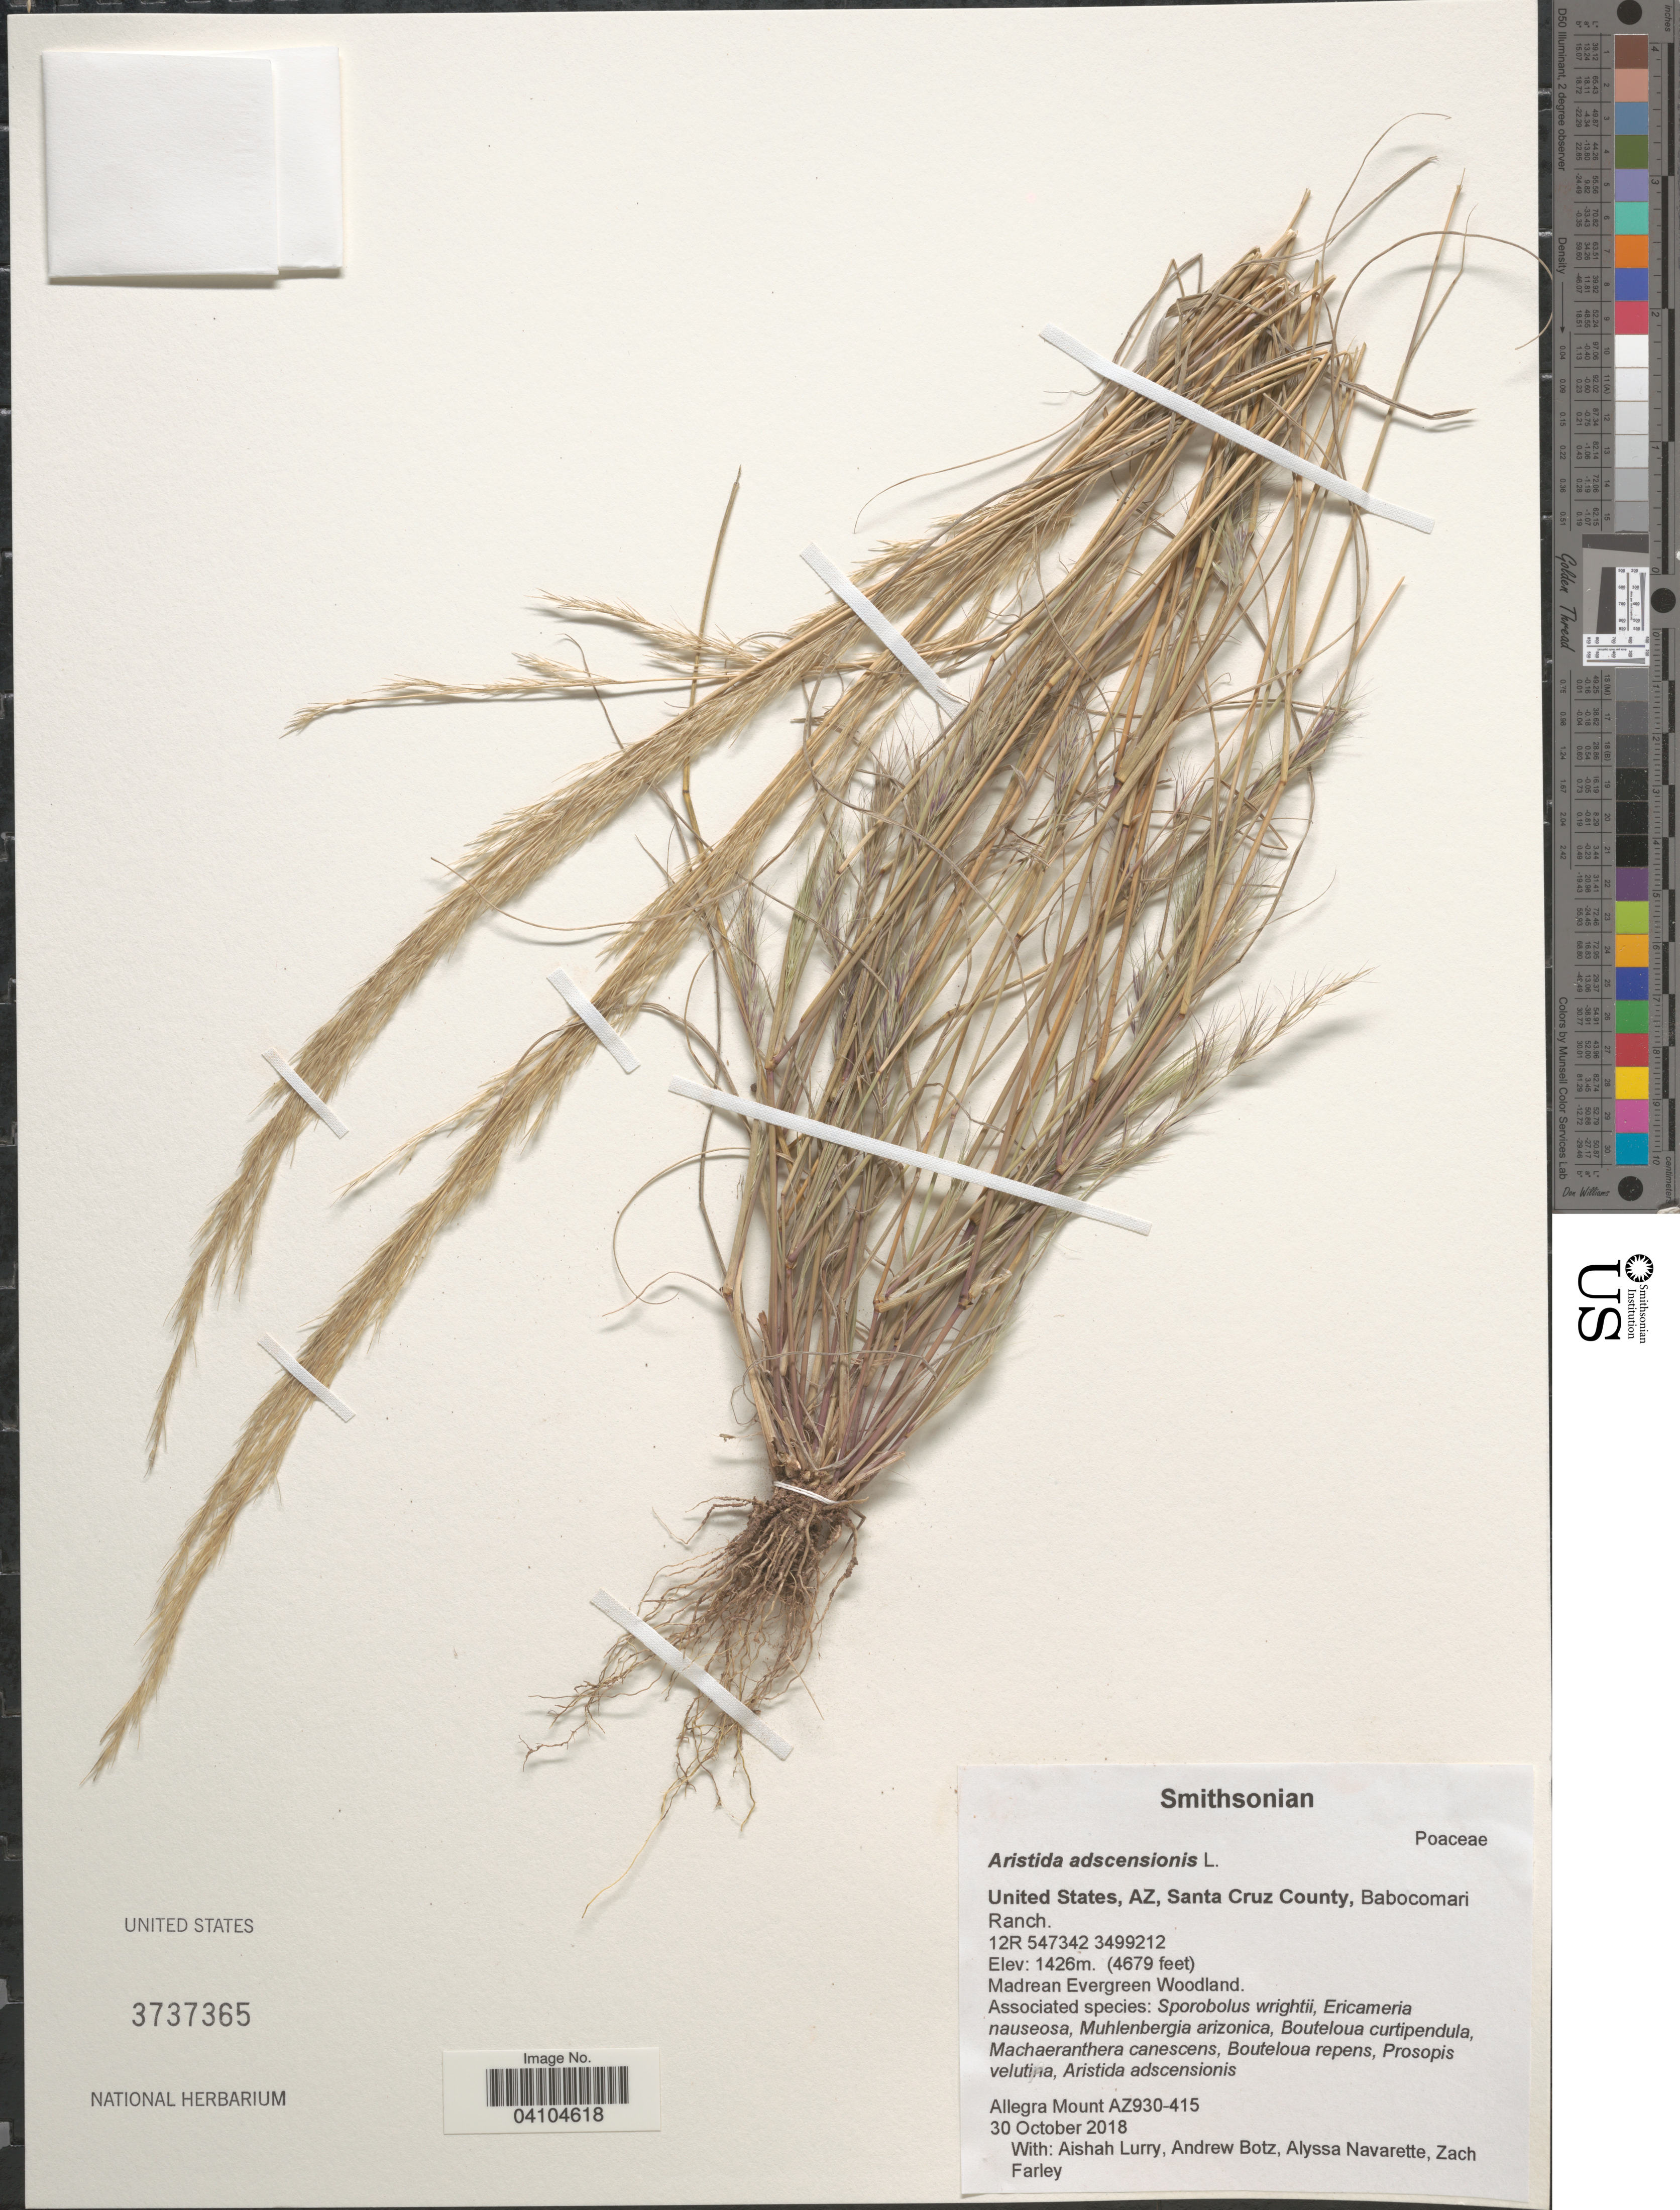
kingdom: Plantae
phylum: Tracheophyta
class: Liliopsida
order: Poales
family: Poaceae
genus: Aristida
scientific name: Aristida adscensionis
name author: L.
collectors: A. Mount, A. Lurry, A. Botz, A. Navarette & Z. Farley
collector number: AZ930-415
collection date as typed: Transcribed d/m/y: 30/10/2018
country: United States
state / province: Arizona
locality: Santa Cruz County. Babocomari Ranch. 12R 547342 3499212.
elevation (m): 1426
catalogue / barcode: US 3737365